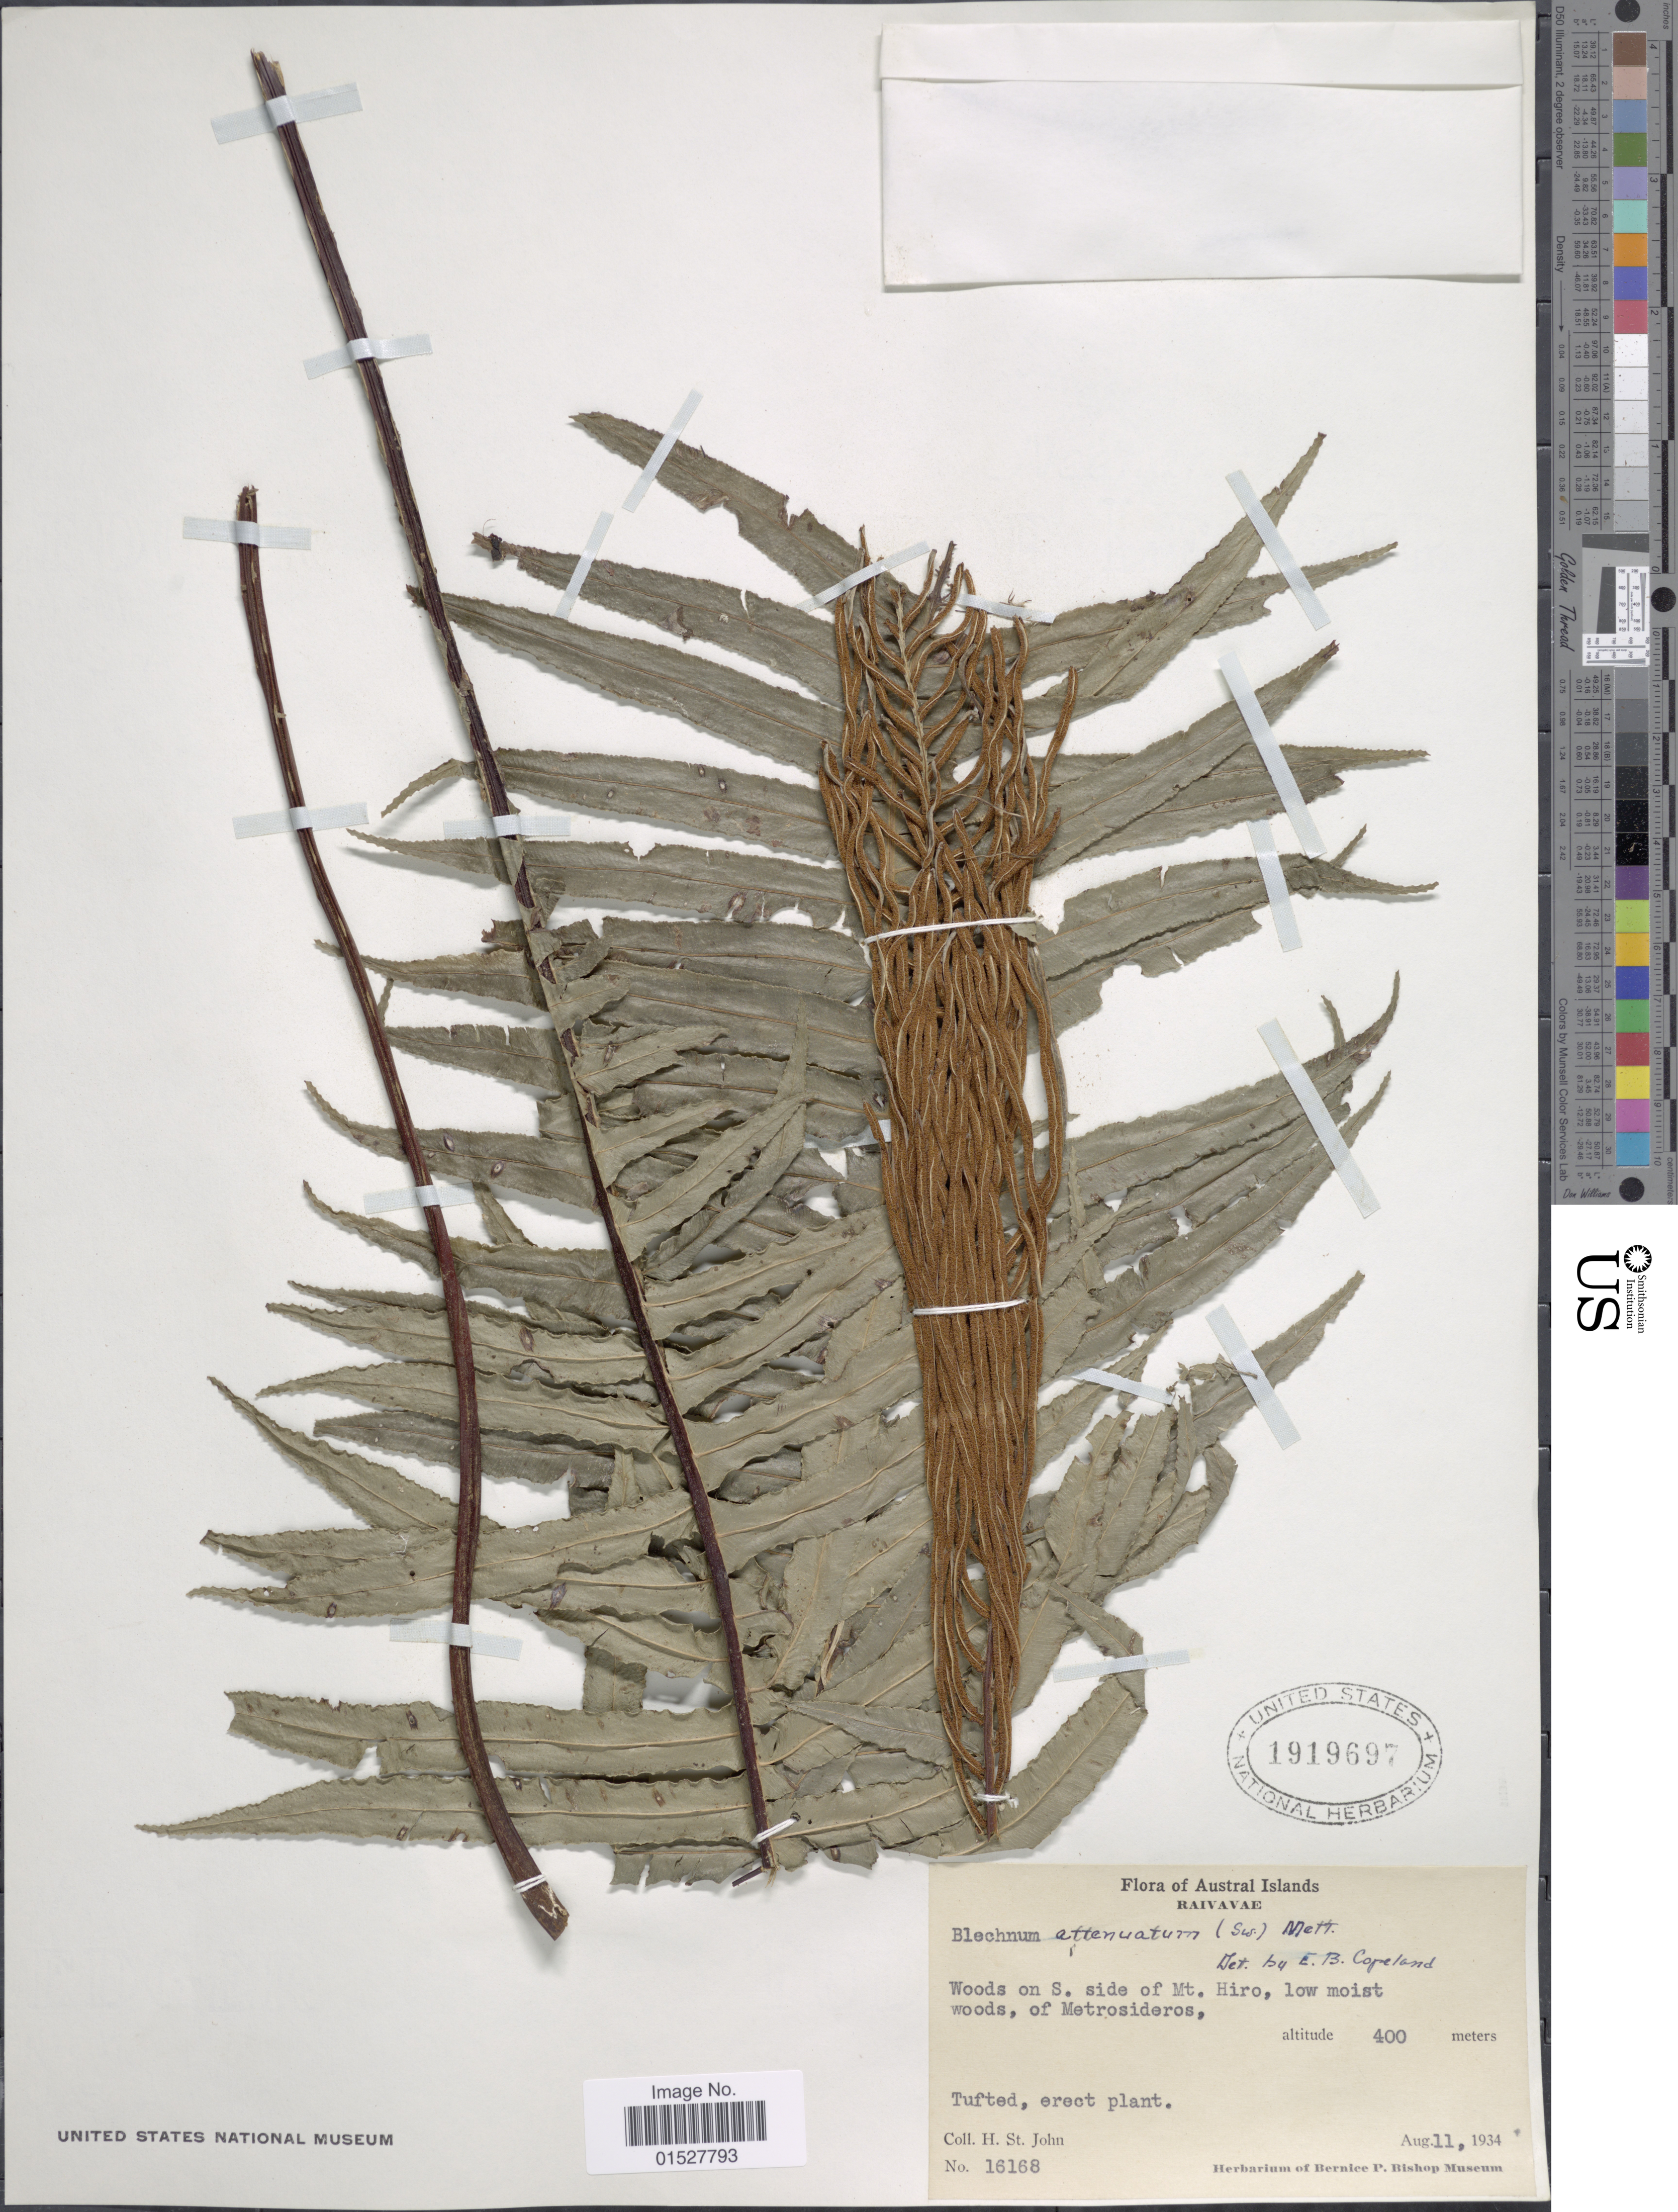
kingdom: Plantae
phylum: Tracheophyta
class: Polypodiopsida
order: Polypodiales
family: Blechnaceae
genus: Blechnum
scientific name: Blechnum raiateense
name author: J.W. Moore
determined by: Florence, J.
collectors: H. St. John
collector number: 16168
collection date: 1934-08-11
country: French Polynesia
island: Raivavae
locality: Austra Islands, Raivavae, Woods on S. side of Mt. Hiro.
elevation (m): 400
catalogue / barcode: US 1919697